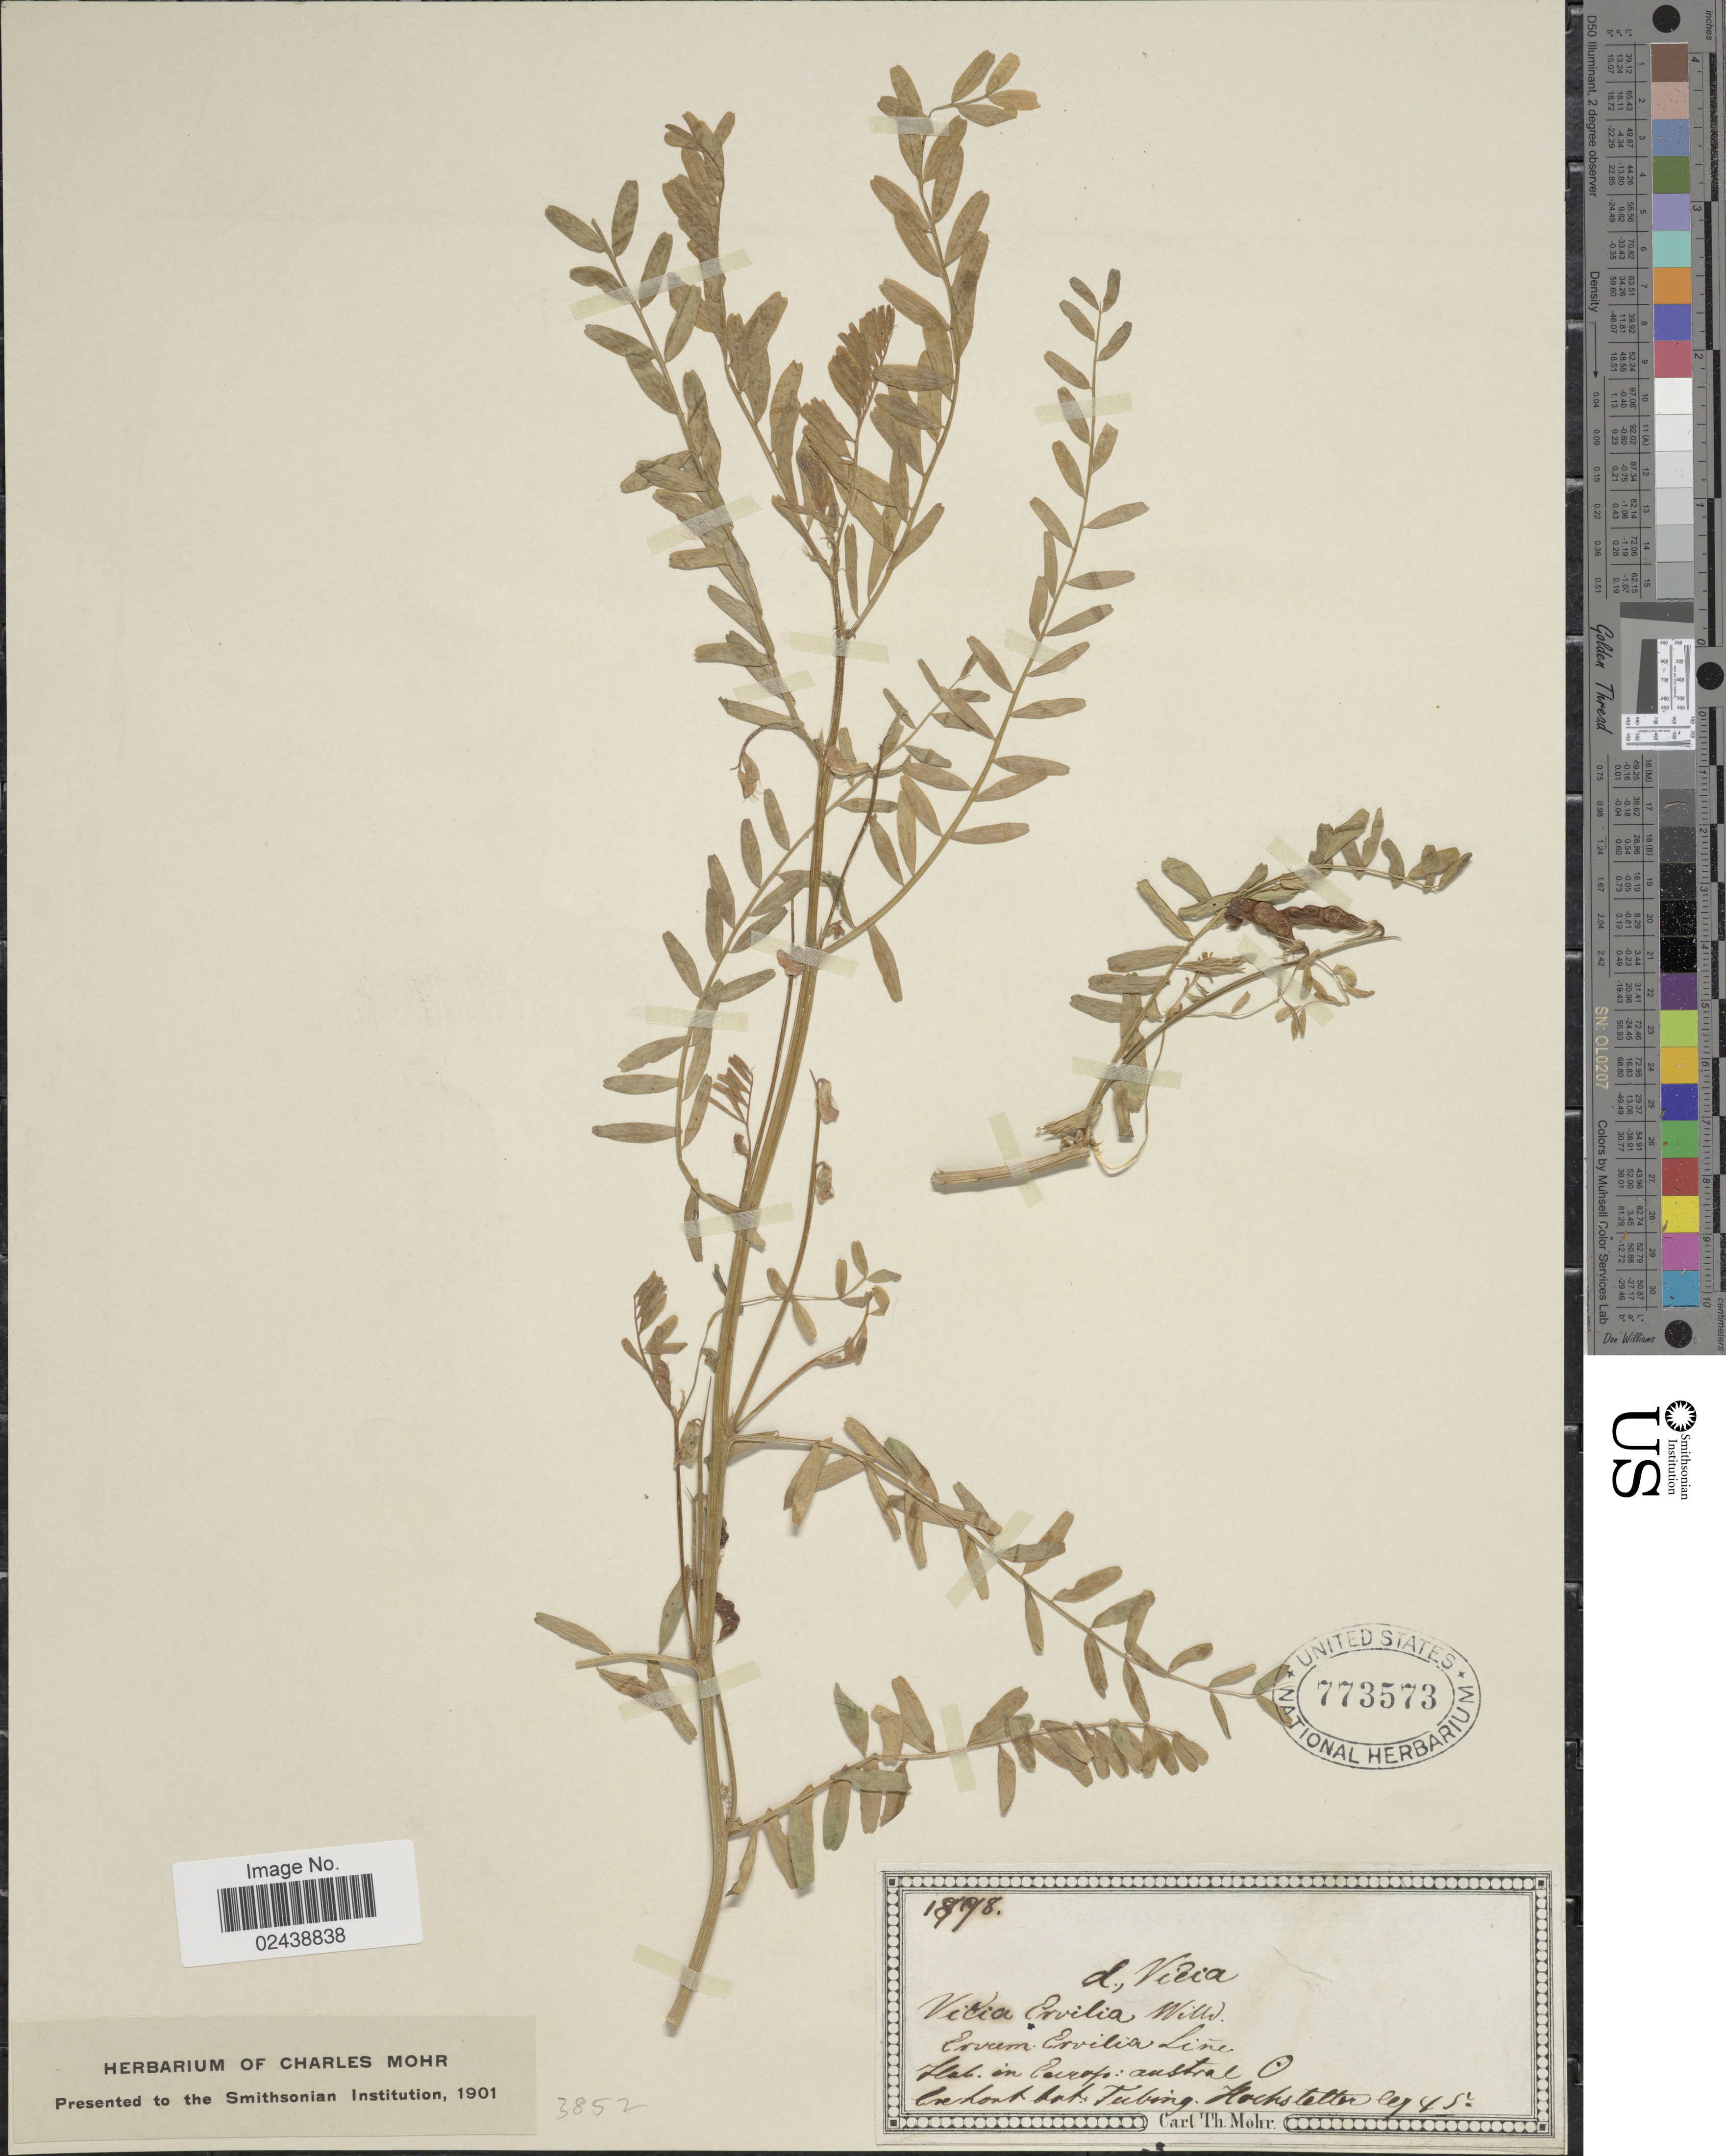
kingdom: Plantae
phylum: Tracheophyta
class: Magnoliopsida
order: Fabales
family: Fabaceae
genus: Vicia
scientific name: Vicia ervilia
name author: (L.) Willd.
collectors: -. Hochstetter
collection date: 1878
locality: In Europe: austral O [interpreted]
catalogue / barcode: US 773573